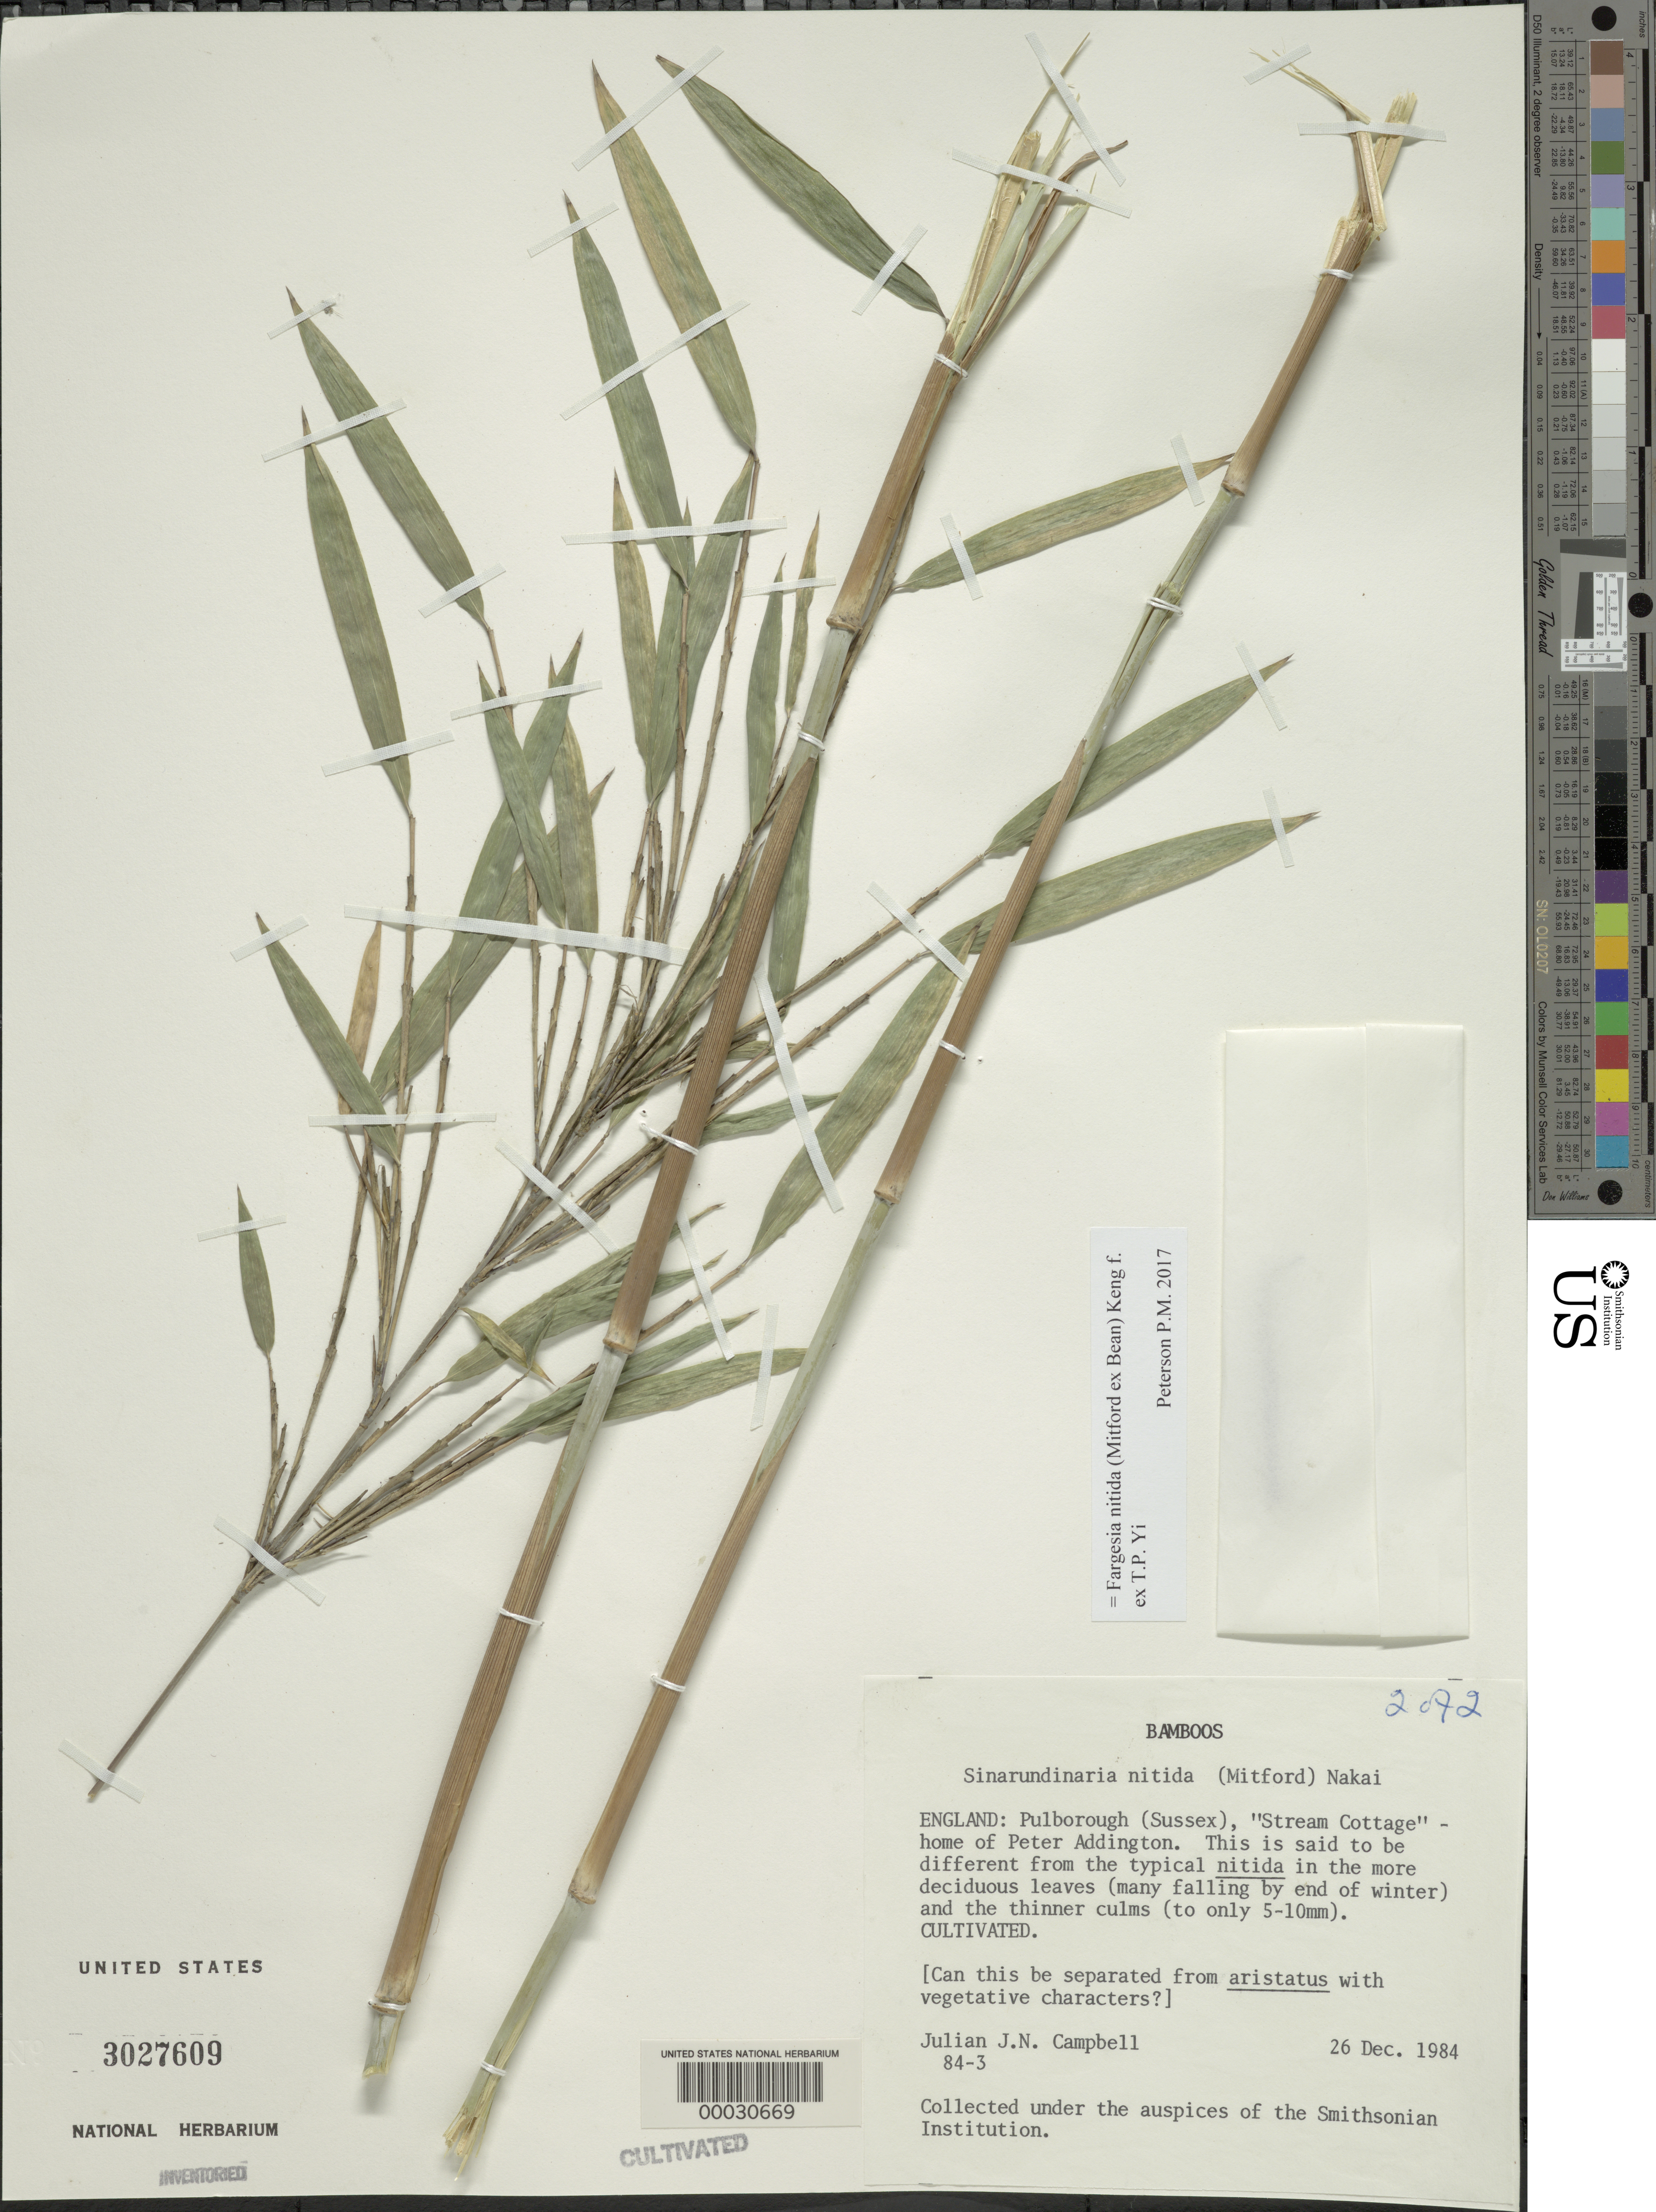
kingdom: Plantae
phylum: Tracheophyta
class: Liliopsida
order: Poales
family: Poaceae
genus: Fargesia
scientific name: Fargesia nitida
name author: (Mitford ex Stapf) Keng f. ex T.P. Yi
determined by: Poaceae Reorganization Project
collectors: J. E. Campbell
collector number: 84-3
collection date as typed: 26 Dec 1984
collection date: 1984-12-26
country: United Kingdom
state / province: England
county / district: West Sussex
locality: Pulborough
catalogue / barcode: US 3027609